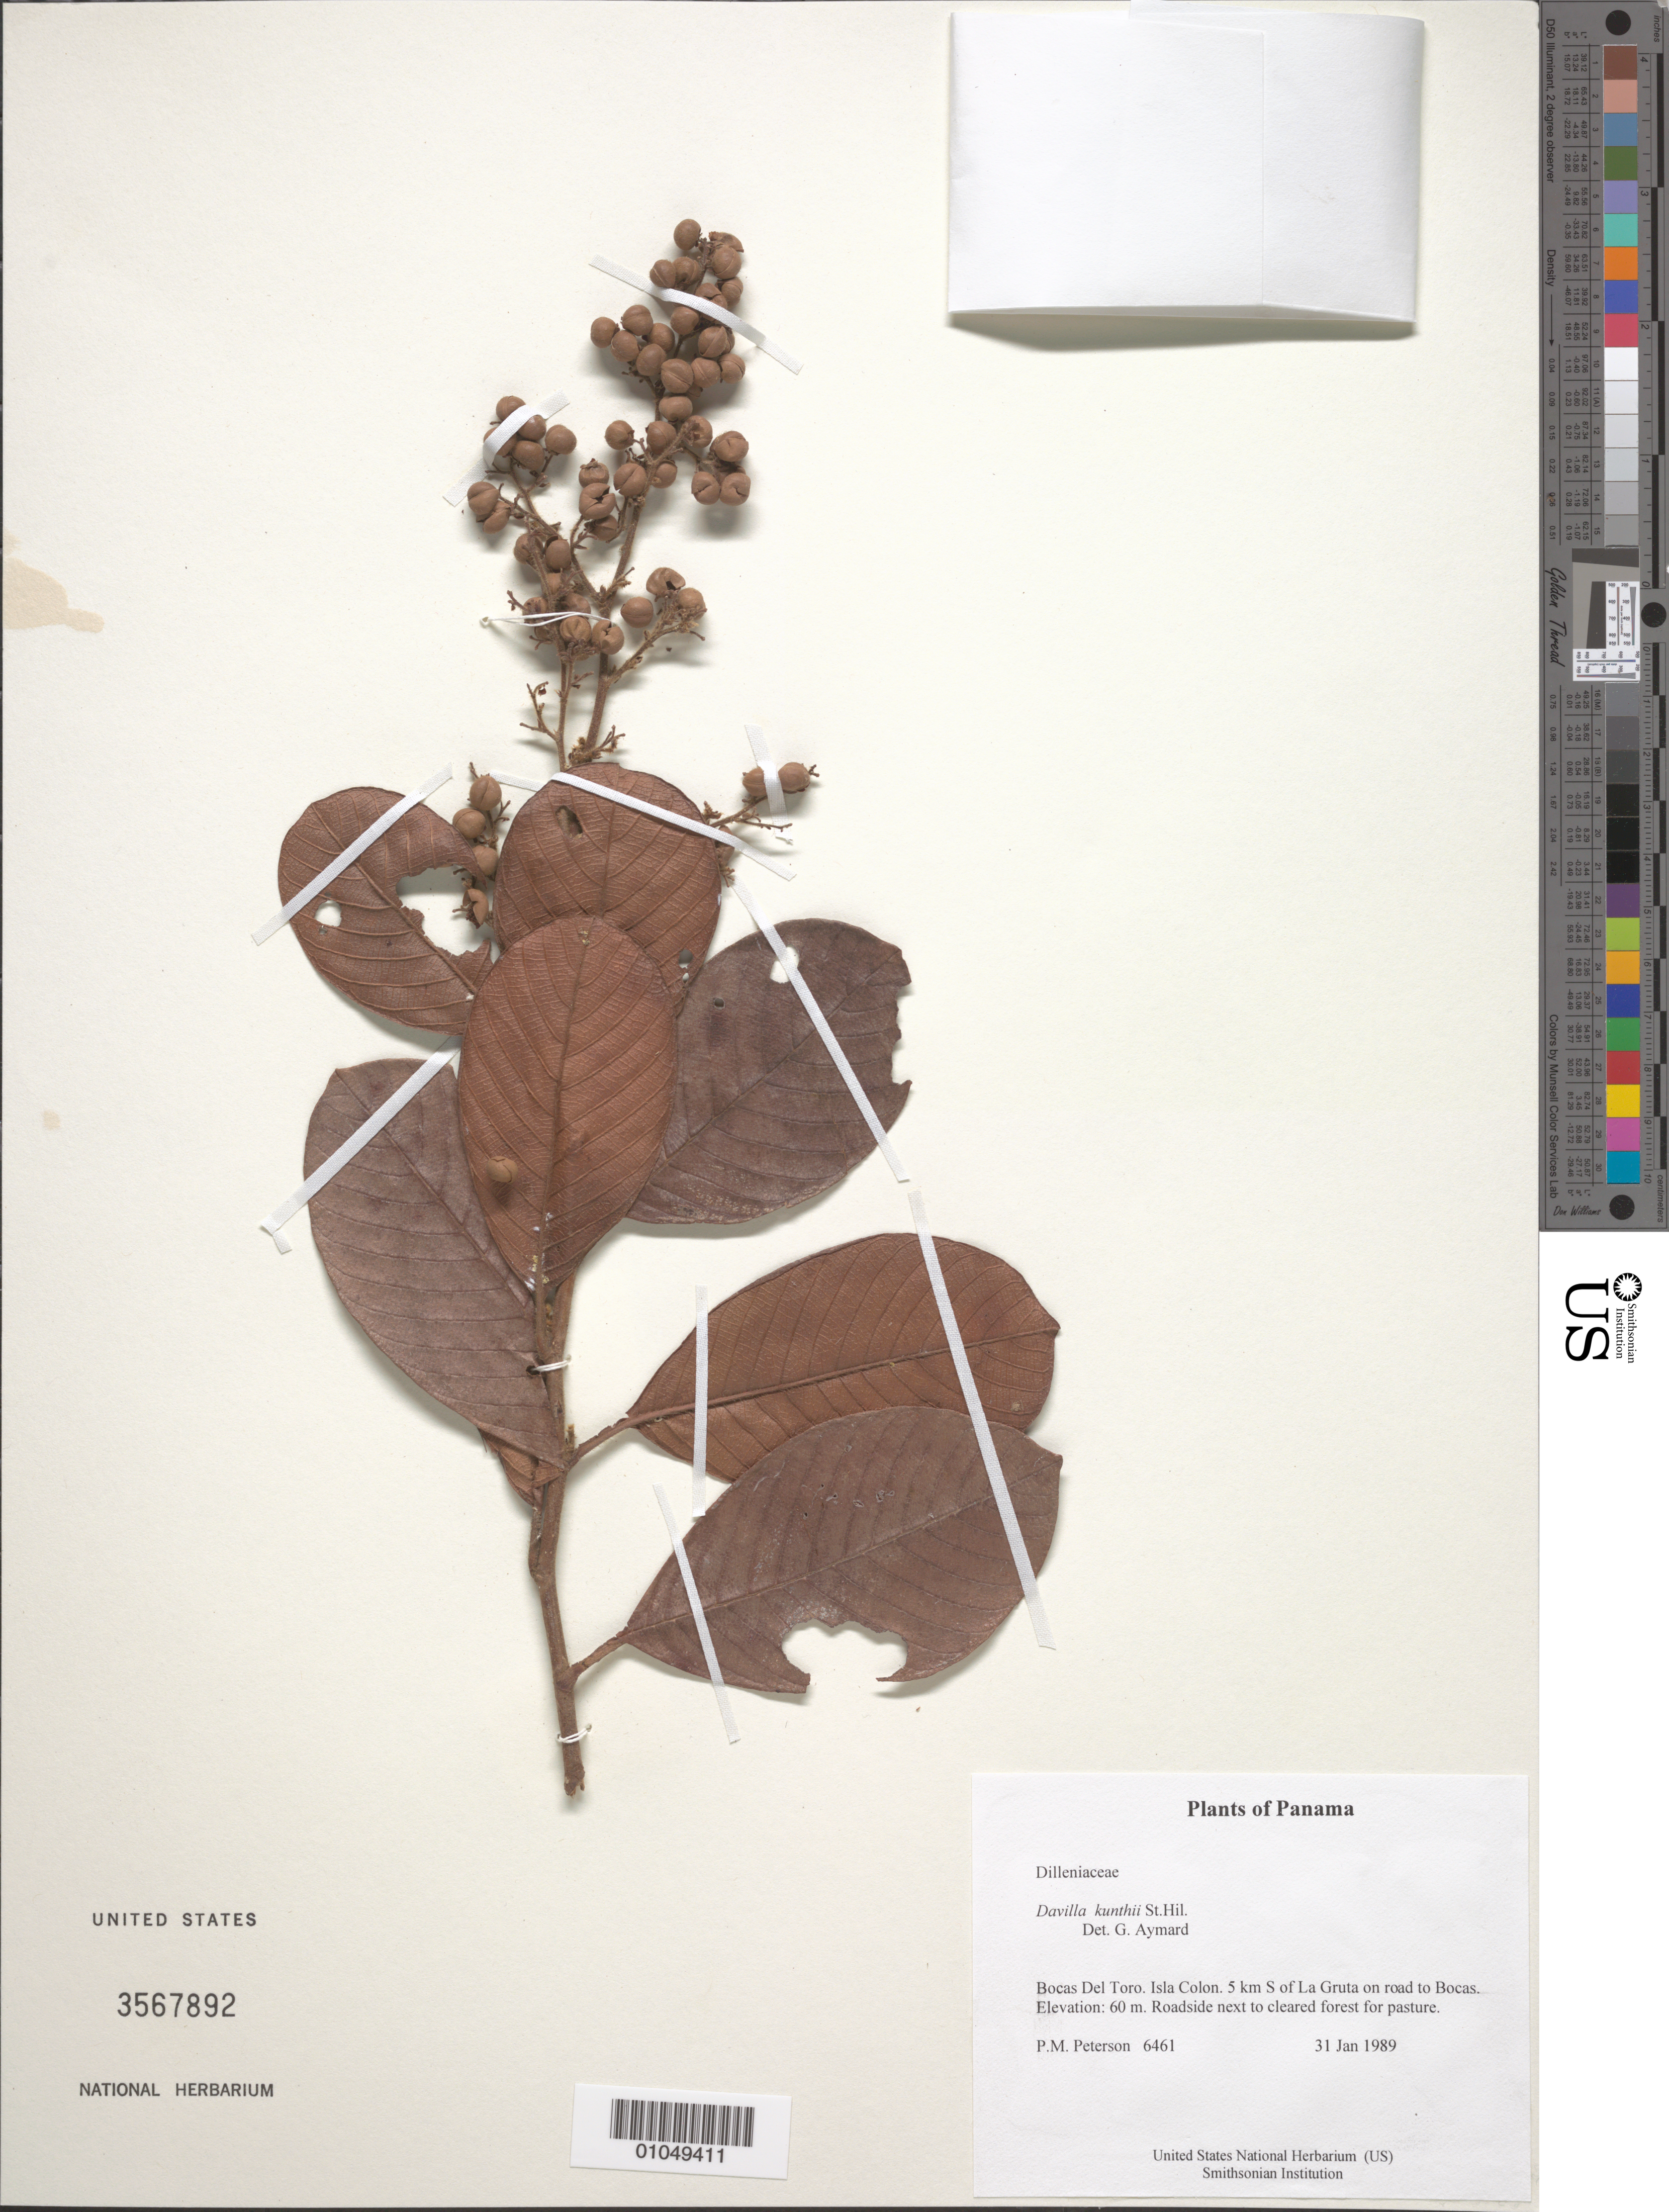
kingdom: Plantae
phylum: Tracheophyta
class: Magnoliopsida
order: Dilleniales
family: Dilleniaceae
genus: Davilla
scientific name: Davilla kunthii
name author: A. St.-Hil.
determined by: Aymard C., G. A., (PORT), Univ. Nac. Exp. de los Llanos Ezequiel Zamora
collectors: P. M. Peterson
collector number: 06461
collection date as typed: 31 Jan 1989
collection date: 1989-01-31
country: Panama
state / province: Bocas del Toro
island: Colón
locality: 5 km S of La Gruta on road to Bocas.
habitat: Roadside next to cleared forest for pasture.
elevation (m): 60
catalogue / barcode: US 3567892